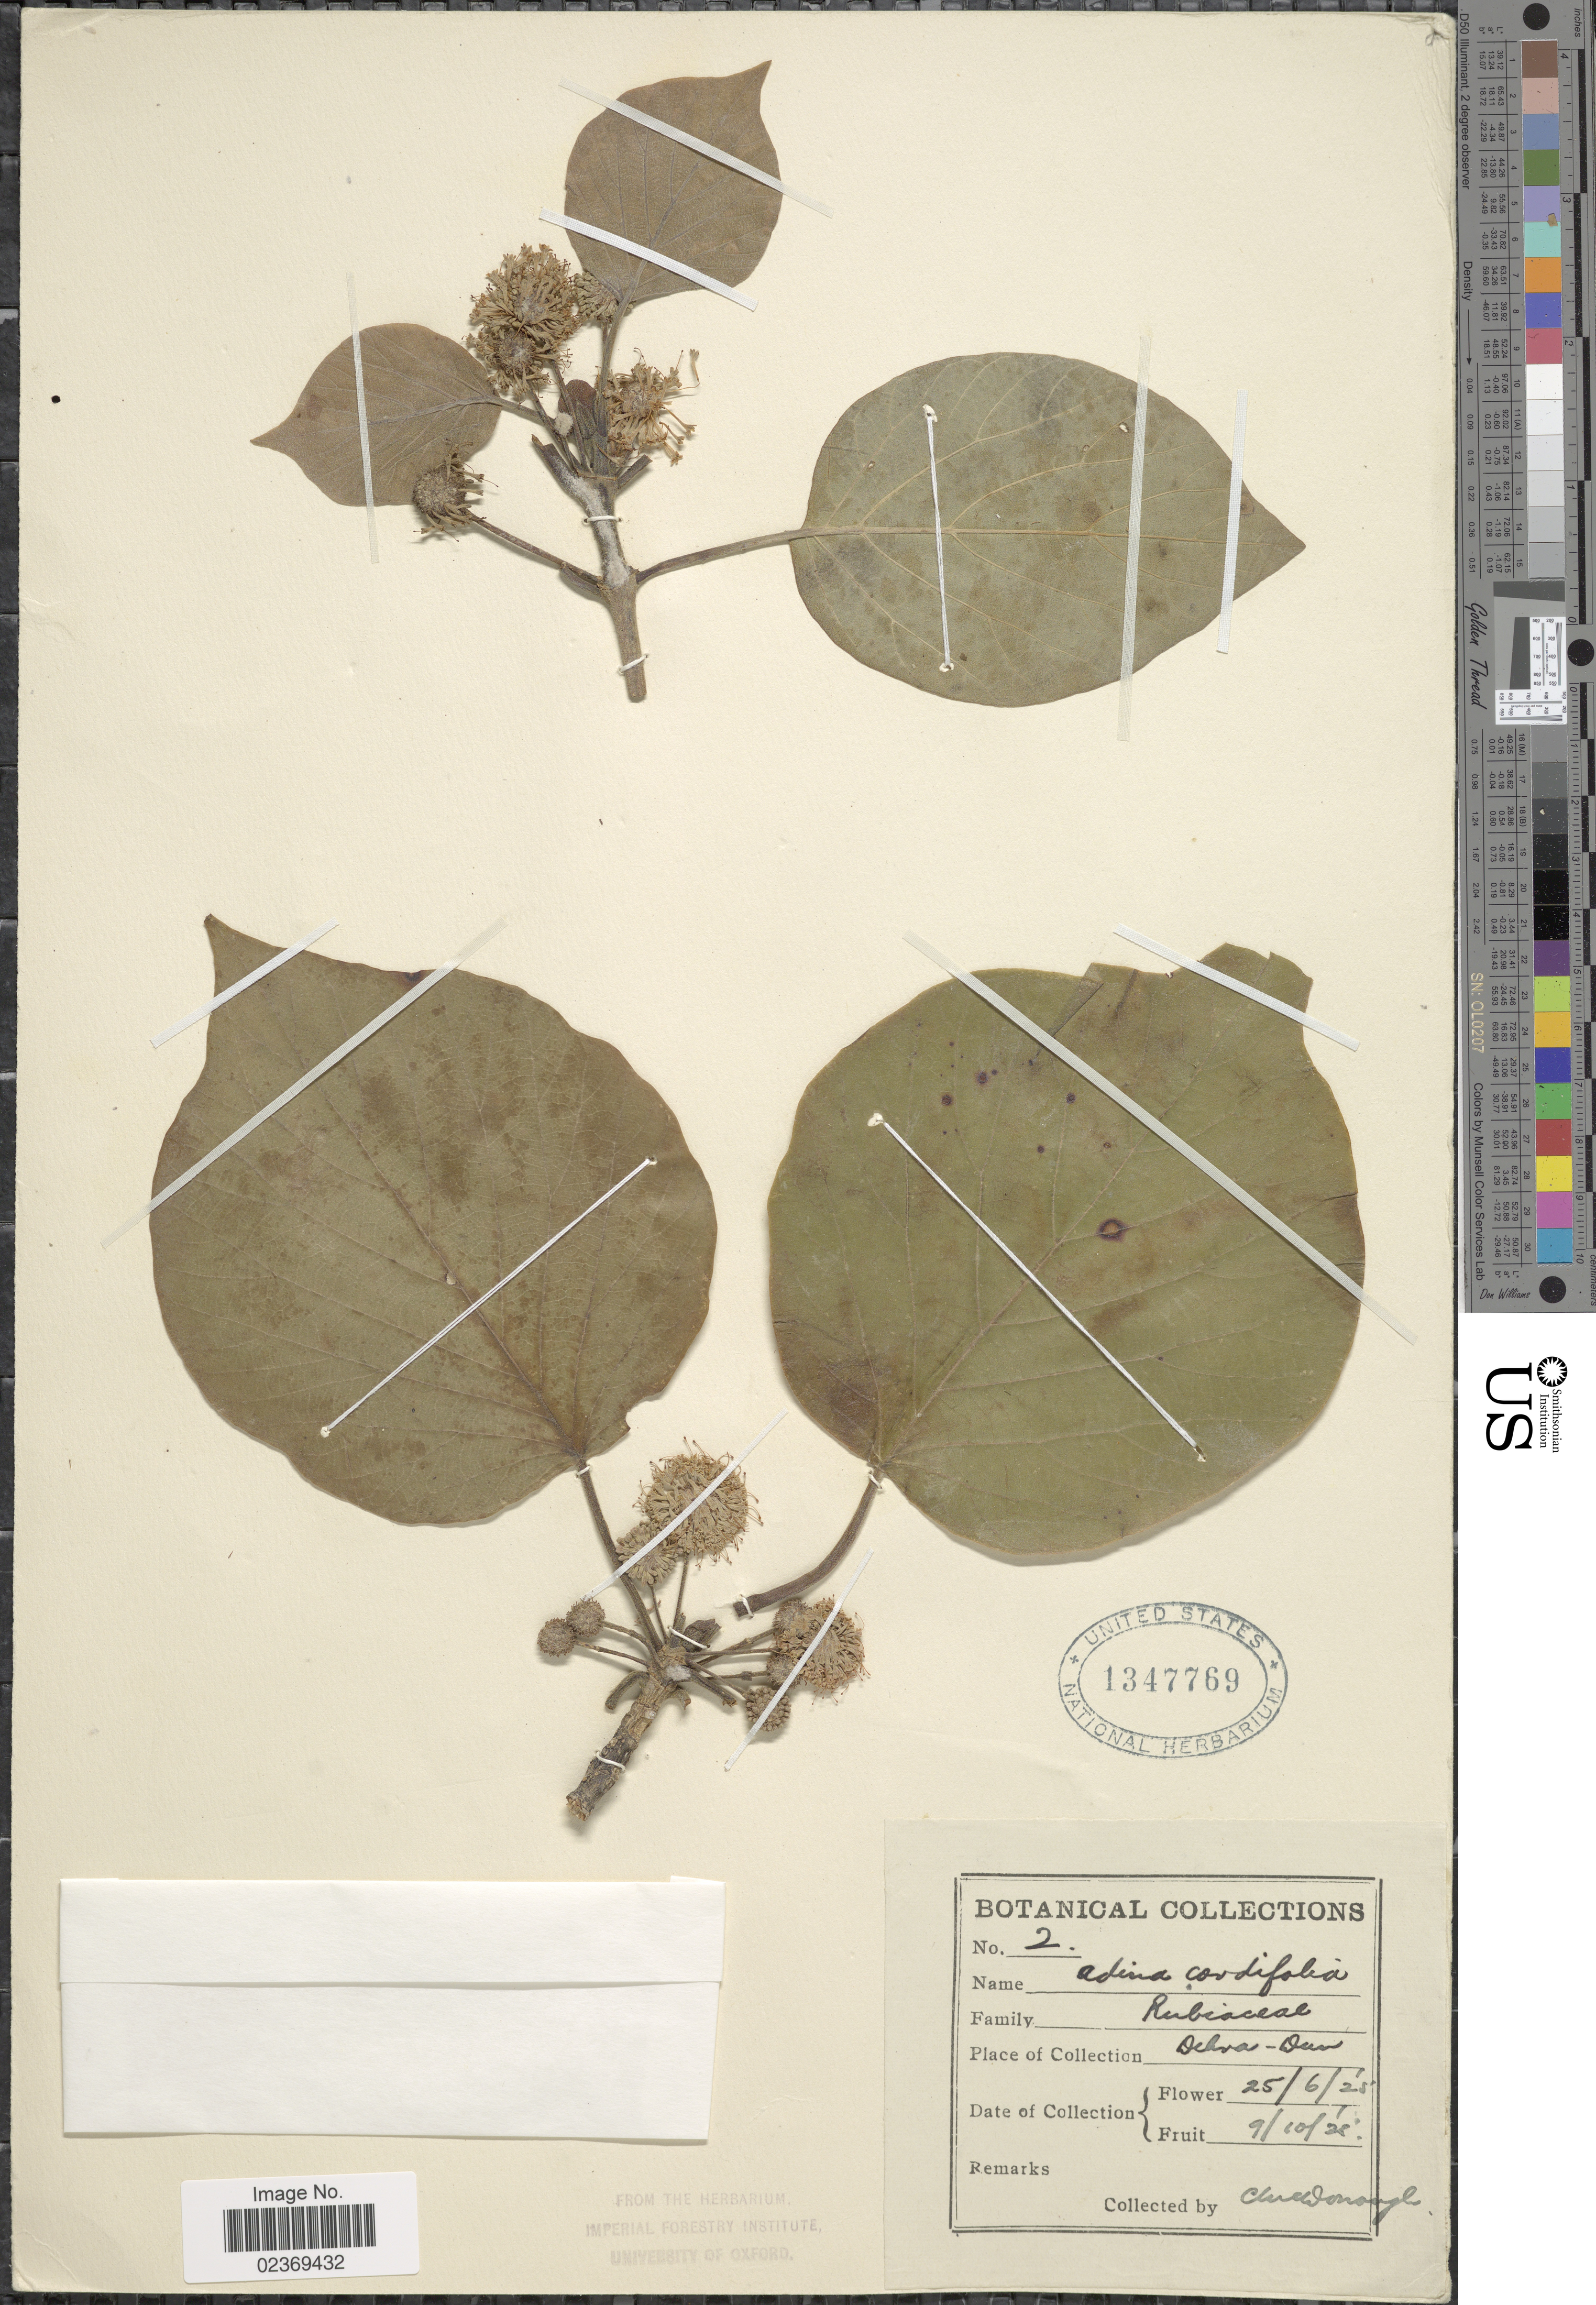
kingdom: Plantae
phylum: Tracheophyta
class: Magnoliopsida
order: Gentianales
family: Rubiaceae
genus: Adina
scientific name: Adina cordifolia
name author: (Roxb.) Hook. f. & Benth.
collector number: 2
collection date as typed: Transcribed d/m/y: 25/6/25 to 9/10/25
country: India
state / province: Uttarakhand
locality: Dehra-Dun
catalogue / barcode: US 1347769